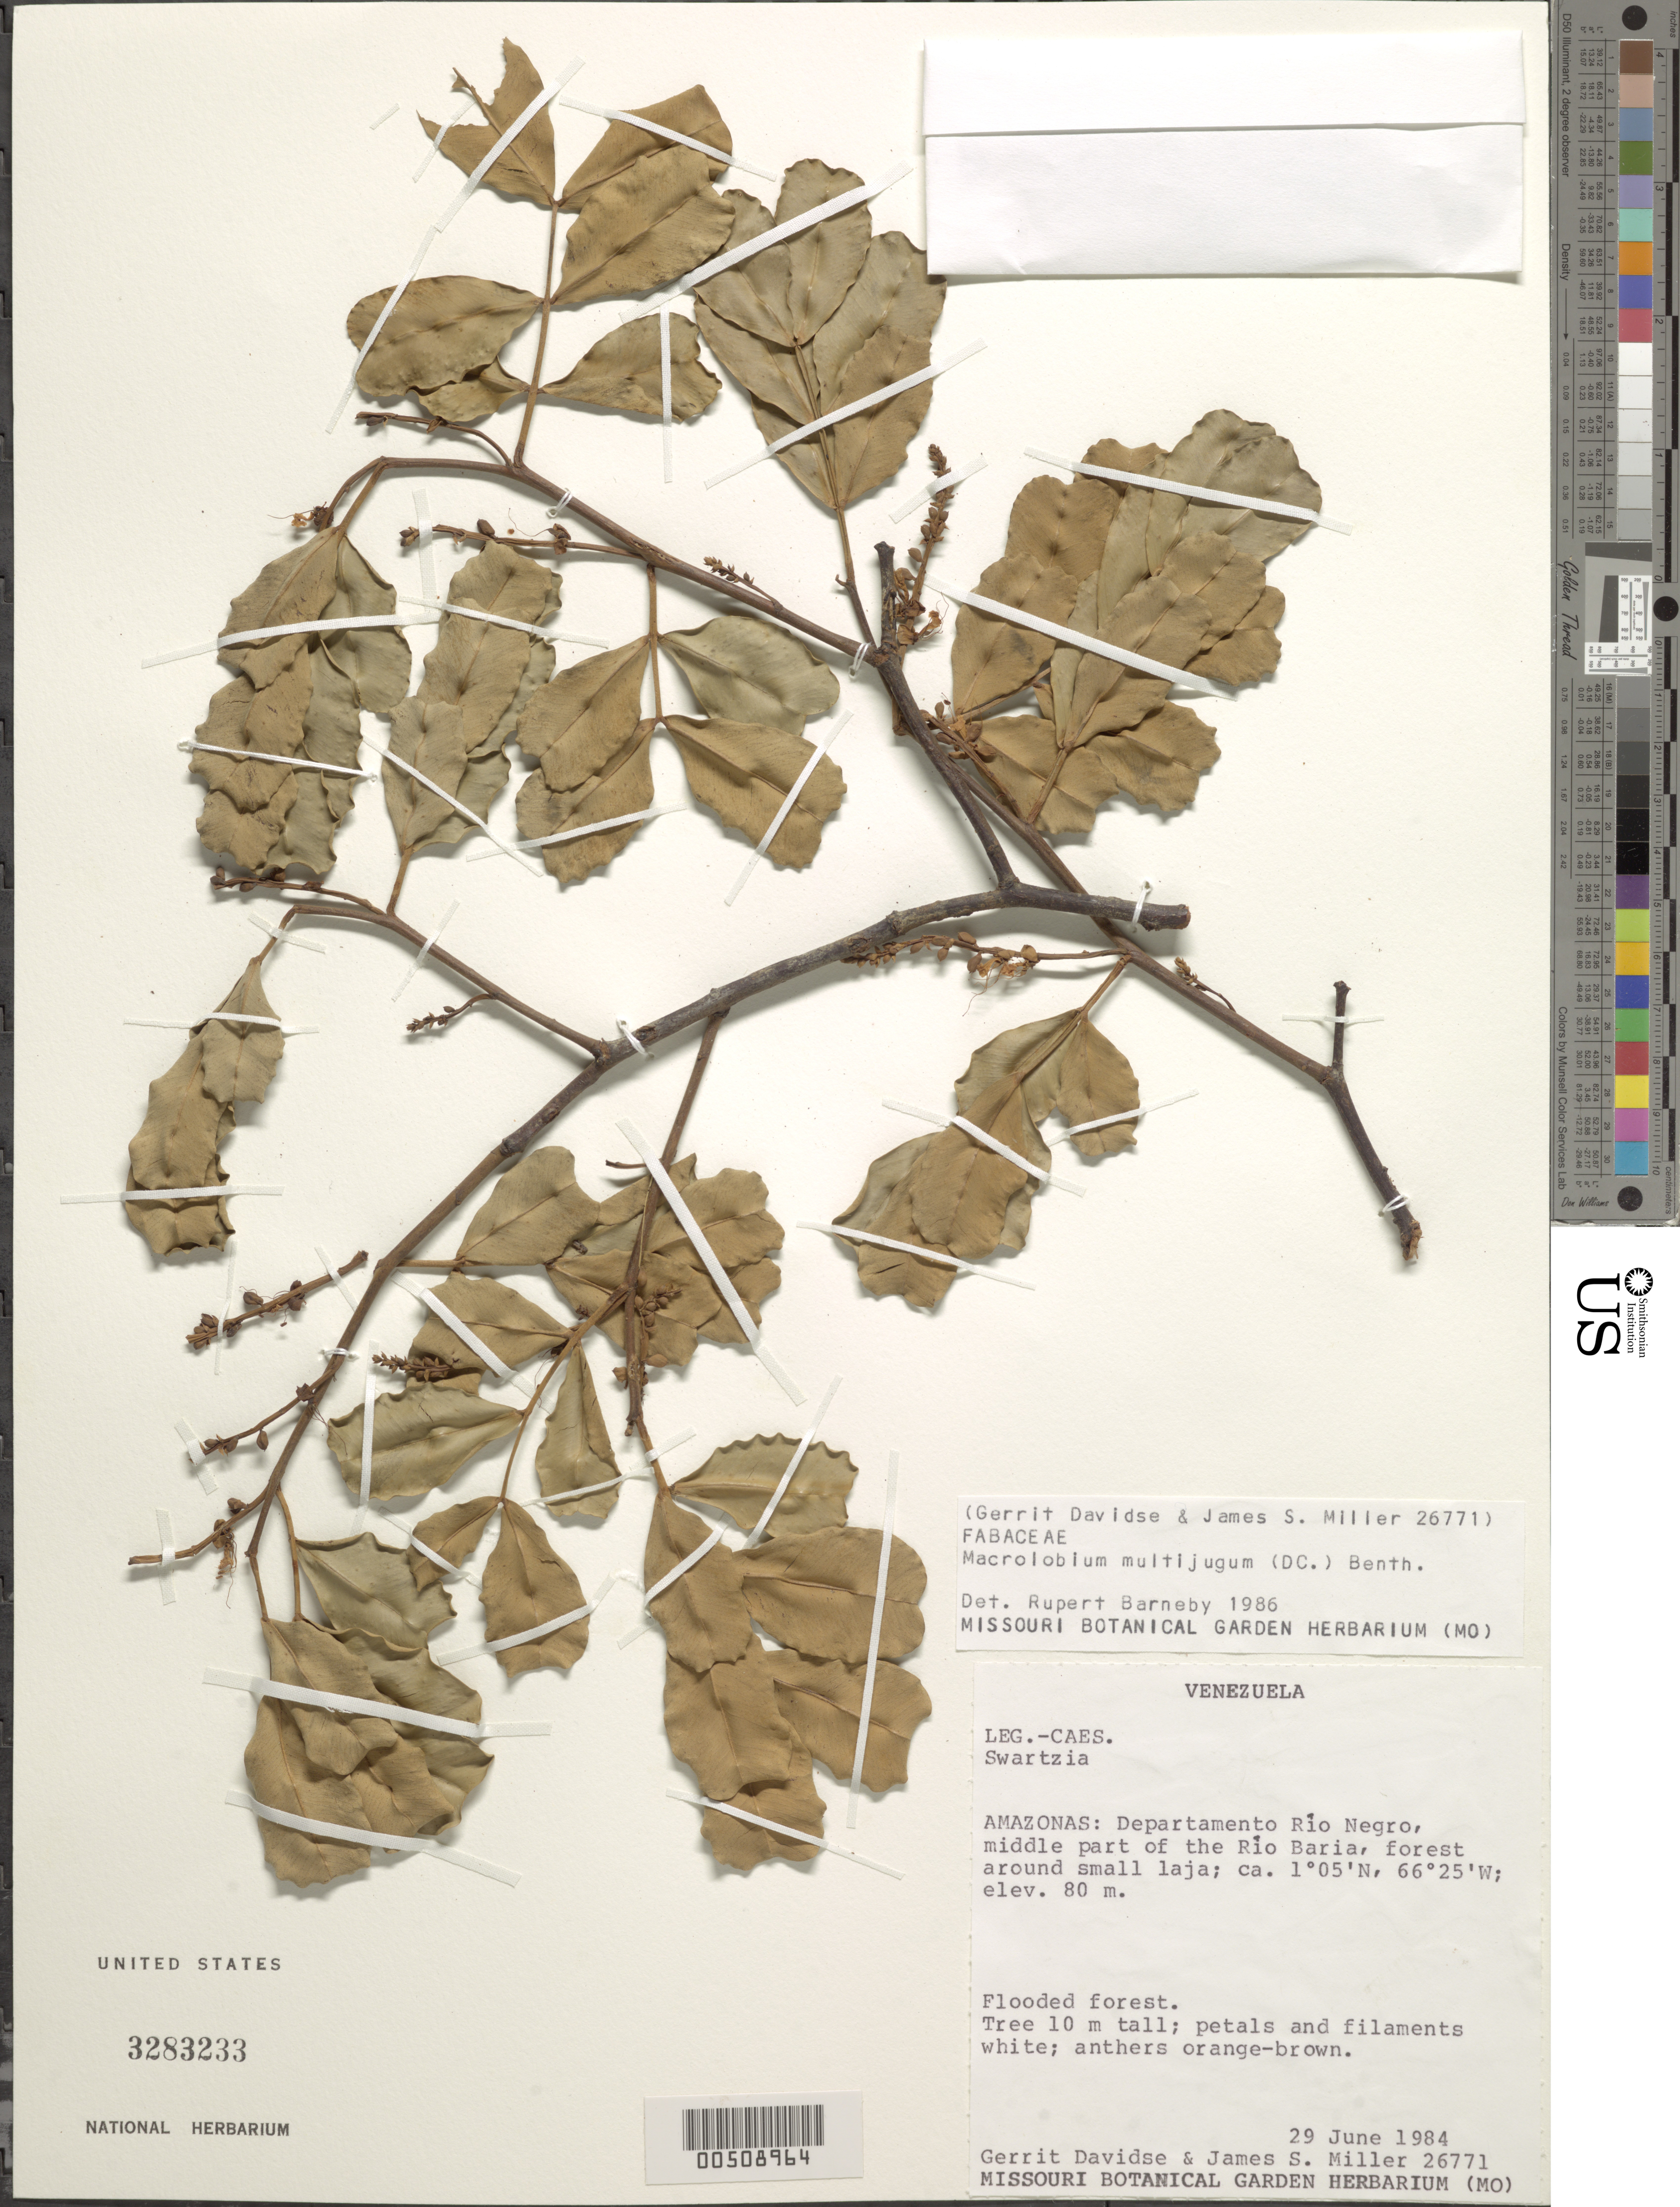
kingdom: Plantae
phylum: Tracheophyta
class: Magnoliopsida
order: Fabales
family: Fabaceae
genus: Macrolobium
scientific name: Macrolobium multijugum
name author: (DC.) Benth.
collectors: G. Davidse & J. S. Miller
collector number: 26771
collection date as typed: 29 Jun 1984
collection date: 1984-06-29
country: Venezuela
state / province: Amazonas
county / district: Rio Negro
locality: Rio Baria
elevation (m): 24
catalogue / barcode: US 3283233